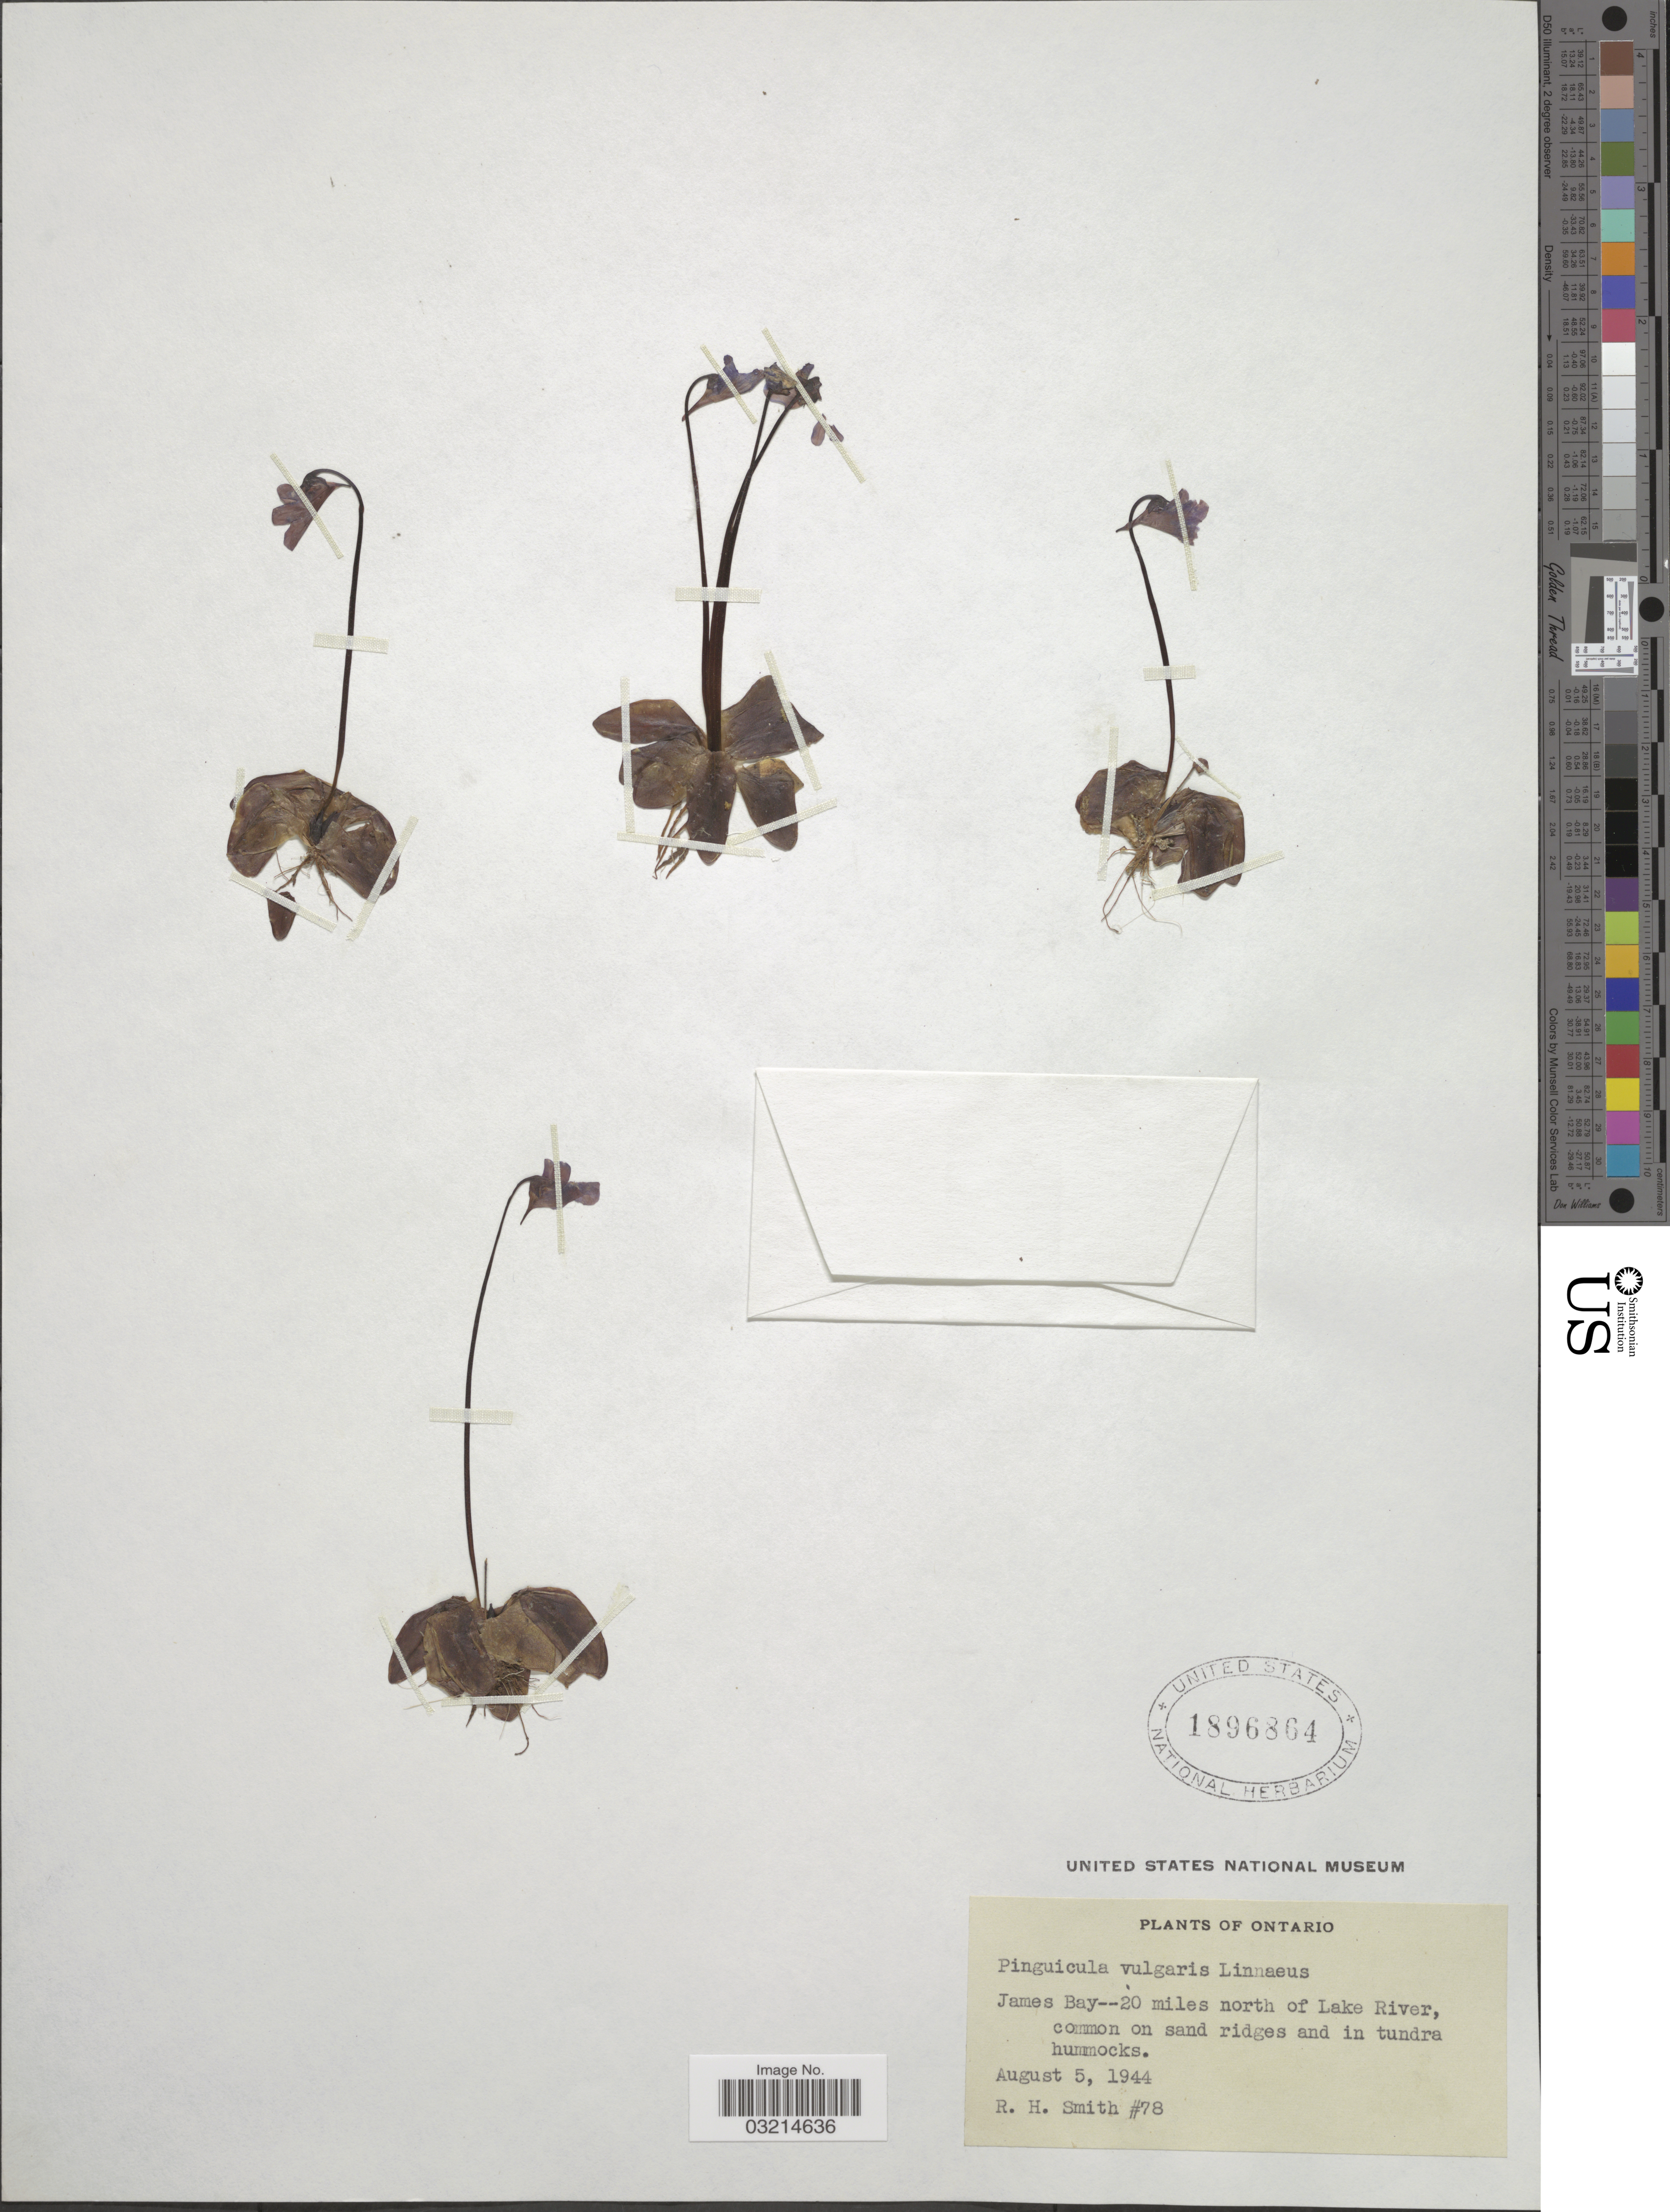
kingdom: Plantae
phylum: Tracheophyta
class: Magnoliopsida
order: Lamiales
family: Lentibulariaceae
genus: Pinguicula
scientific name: Pinguicula vulgaris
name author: L.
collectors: R. H. Smith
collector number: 78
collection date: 1944-08-05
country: Canada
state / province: Ontario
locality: James Bay -- 20 miles north of Lake River.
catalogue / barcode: US 1896864